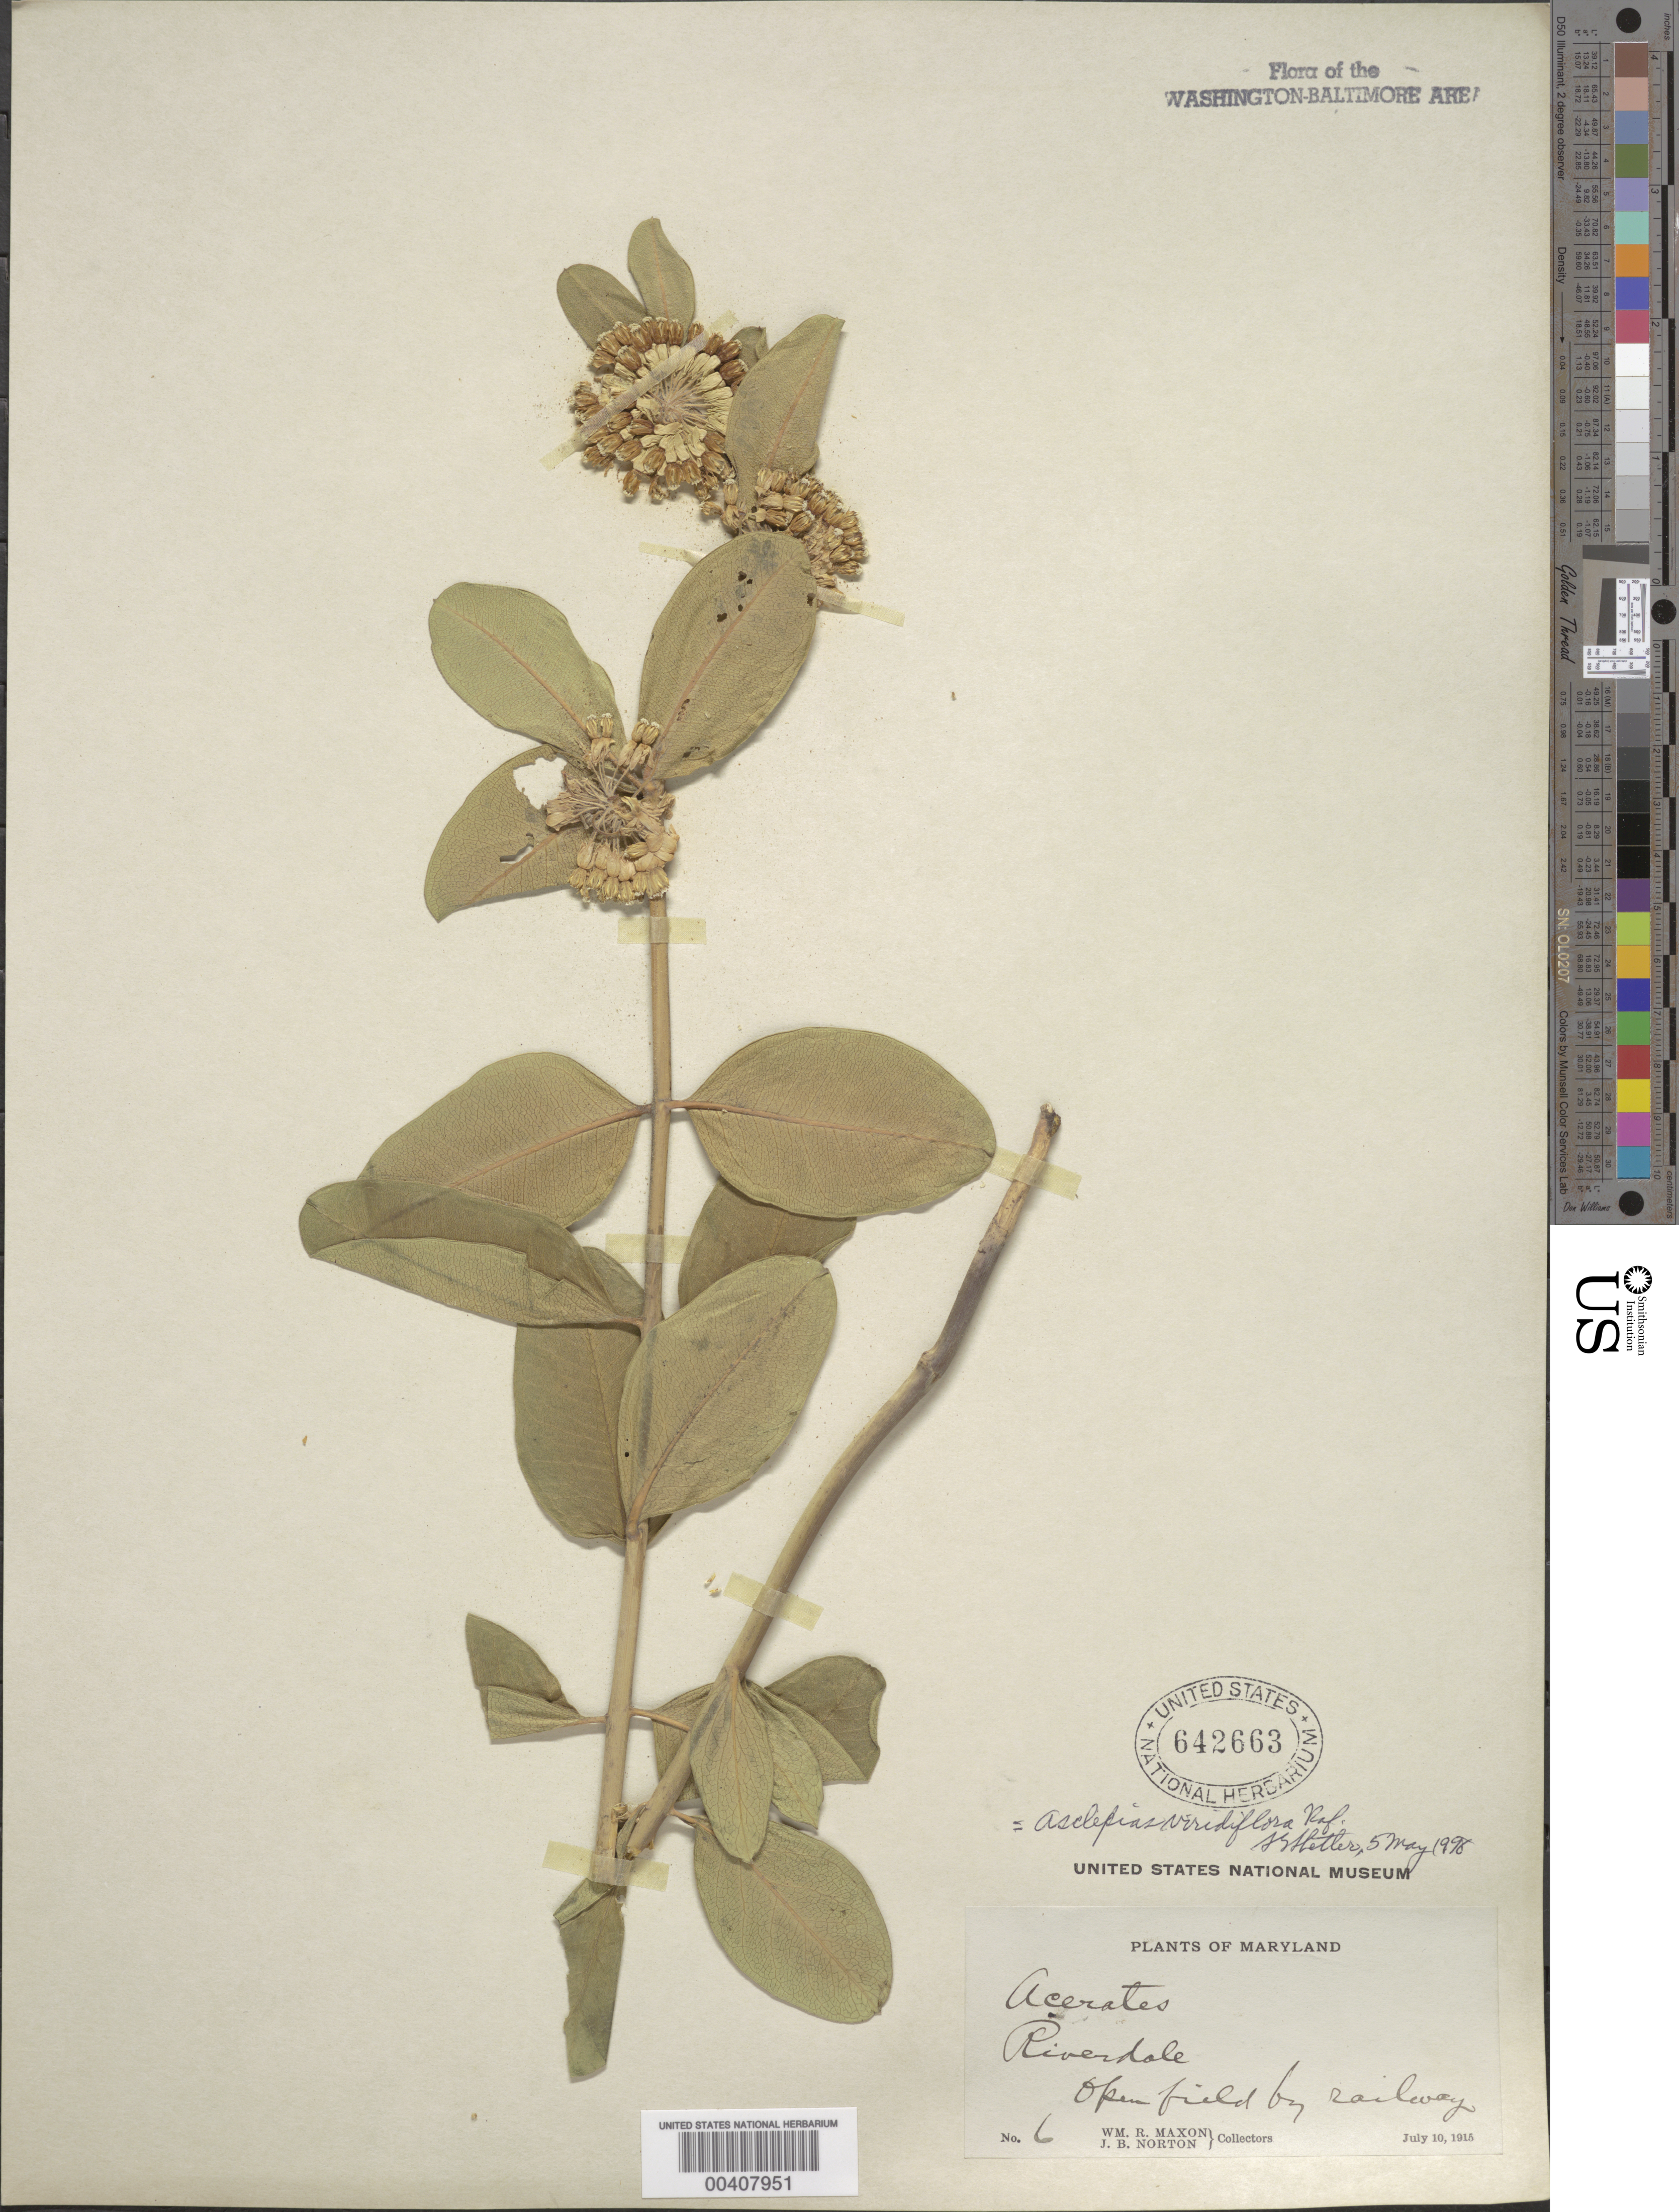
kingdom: Plantae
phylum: Tracheophyta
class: Magnoliopsida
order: Gentianales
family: Apocynaceae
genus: Asclepias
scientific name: Asclepias viridiflora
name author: Raf.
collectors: W. R. Maxon & J. Norton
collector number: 6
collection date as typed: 10 Jul 1915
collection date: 1915-07-10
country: United States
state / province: Maryland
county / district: Prince George's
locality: Riverdale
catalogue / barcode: US 642663